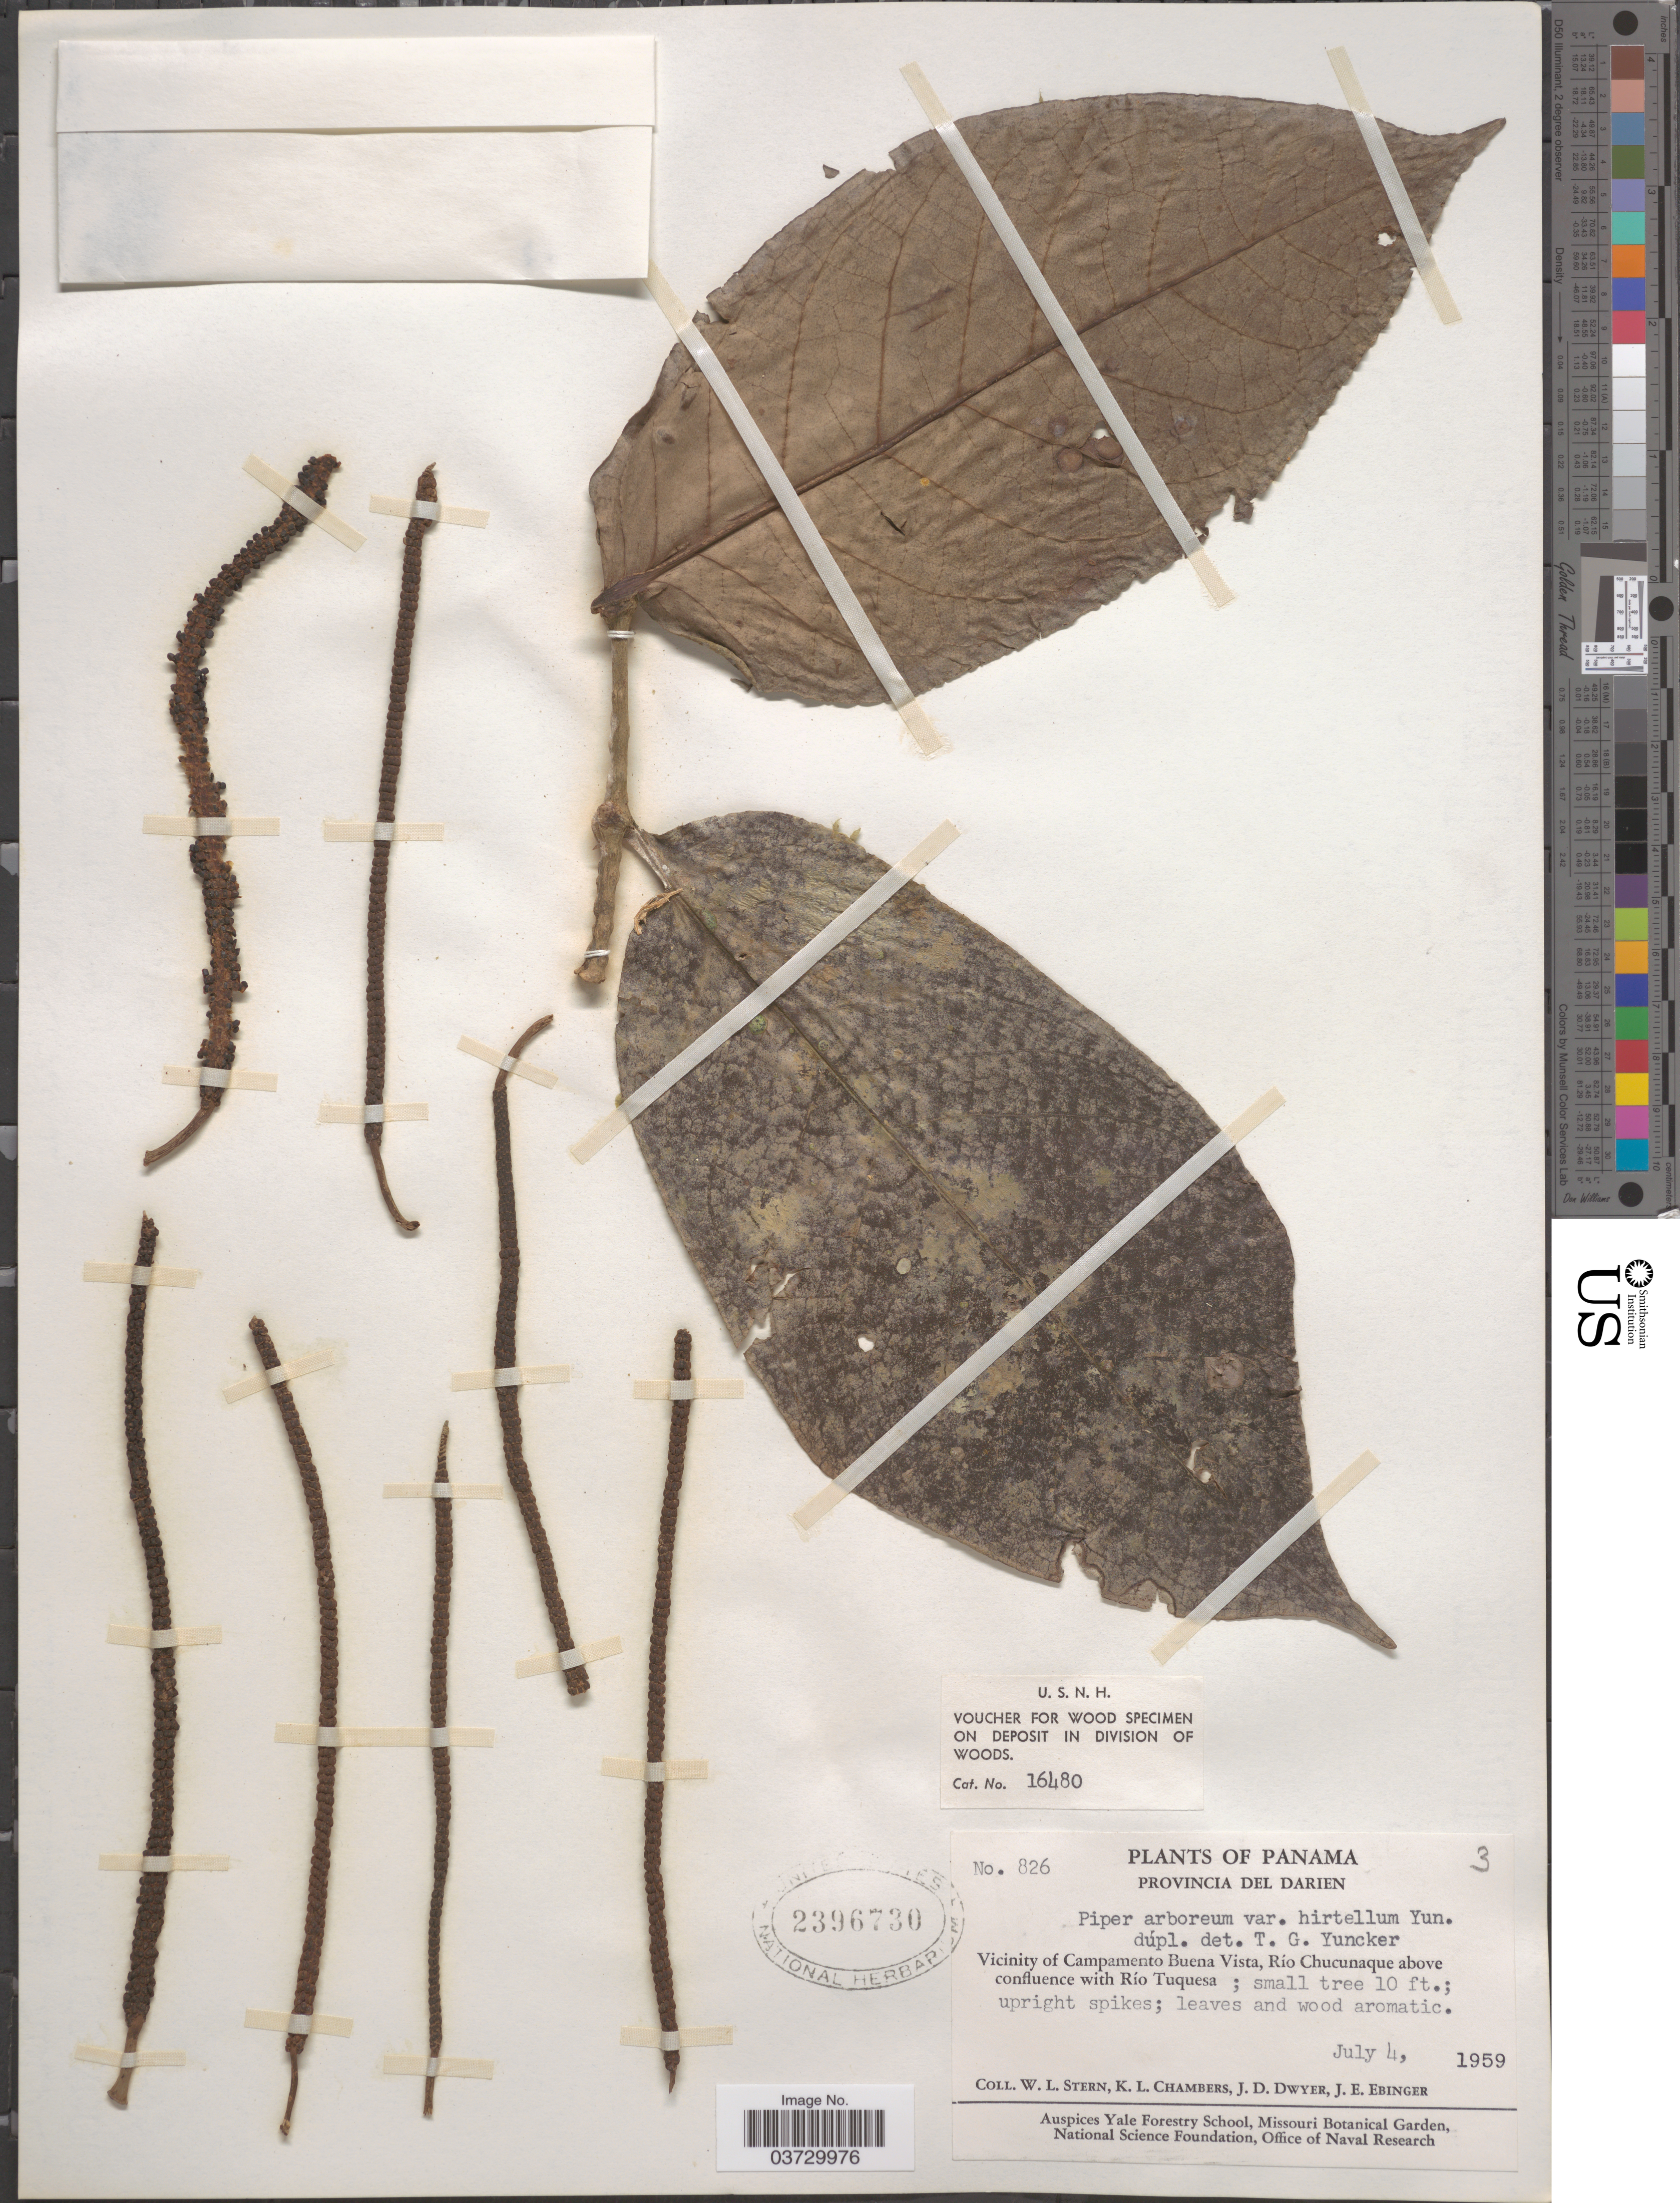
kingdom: Plantae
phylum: Tracheophyta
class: Magnoliopsida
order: Piperales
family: Piperaceae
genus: Piper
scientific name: Piper arboreum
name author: Aubl.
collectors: W. L. Stern, K. Chambers, J. D. Dwyer & J. Ebinger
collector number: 826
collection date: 1959-07-04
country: Panama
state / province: Darien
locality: Provincia del Darien. Vicinity of Campamento Bueno Vista, Río Chucunaque above confluence with Río Tuquesa.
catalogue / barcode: US 2396730